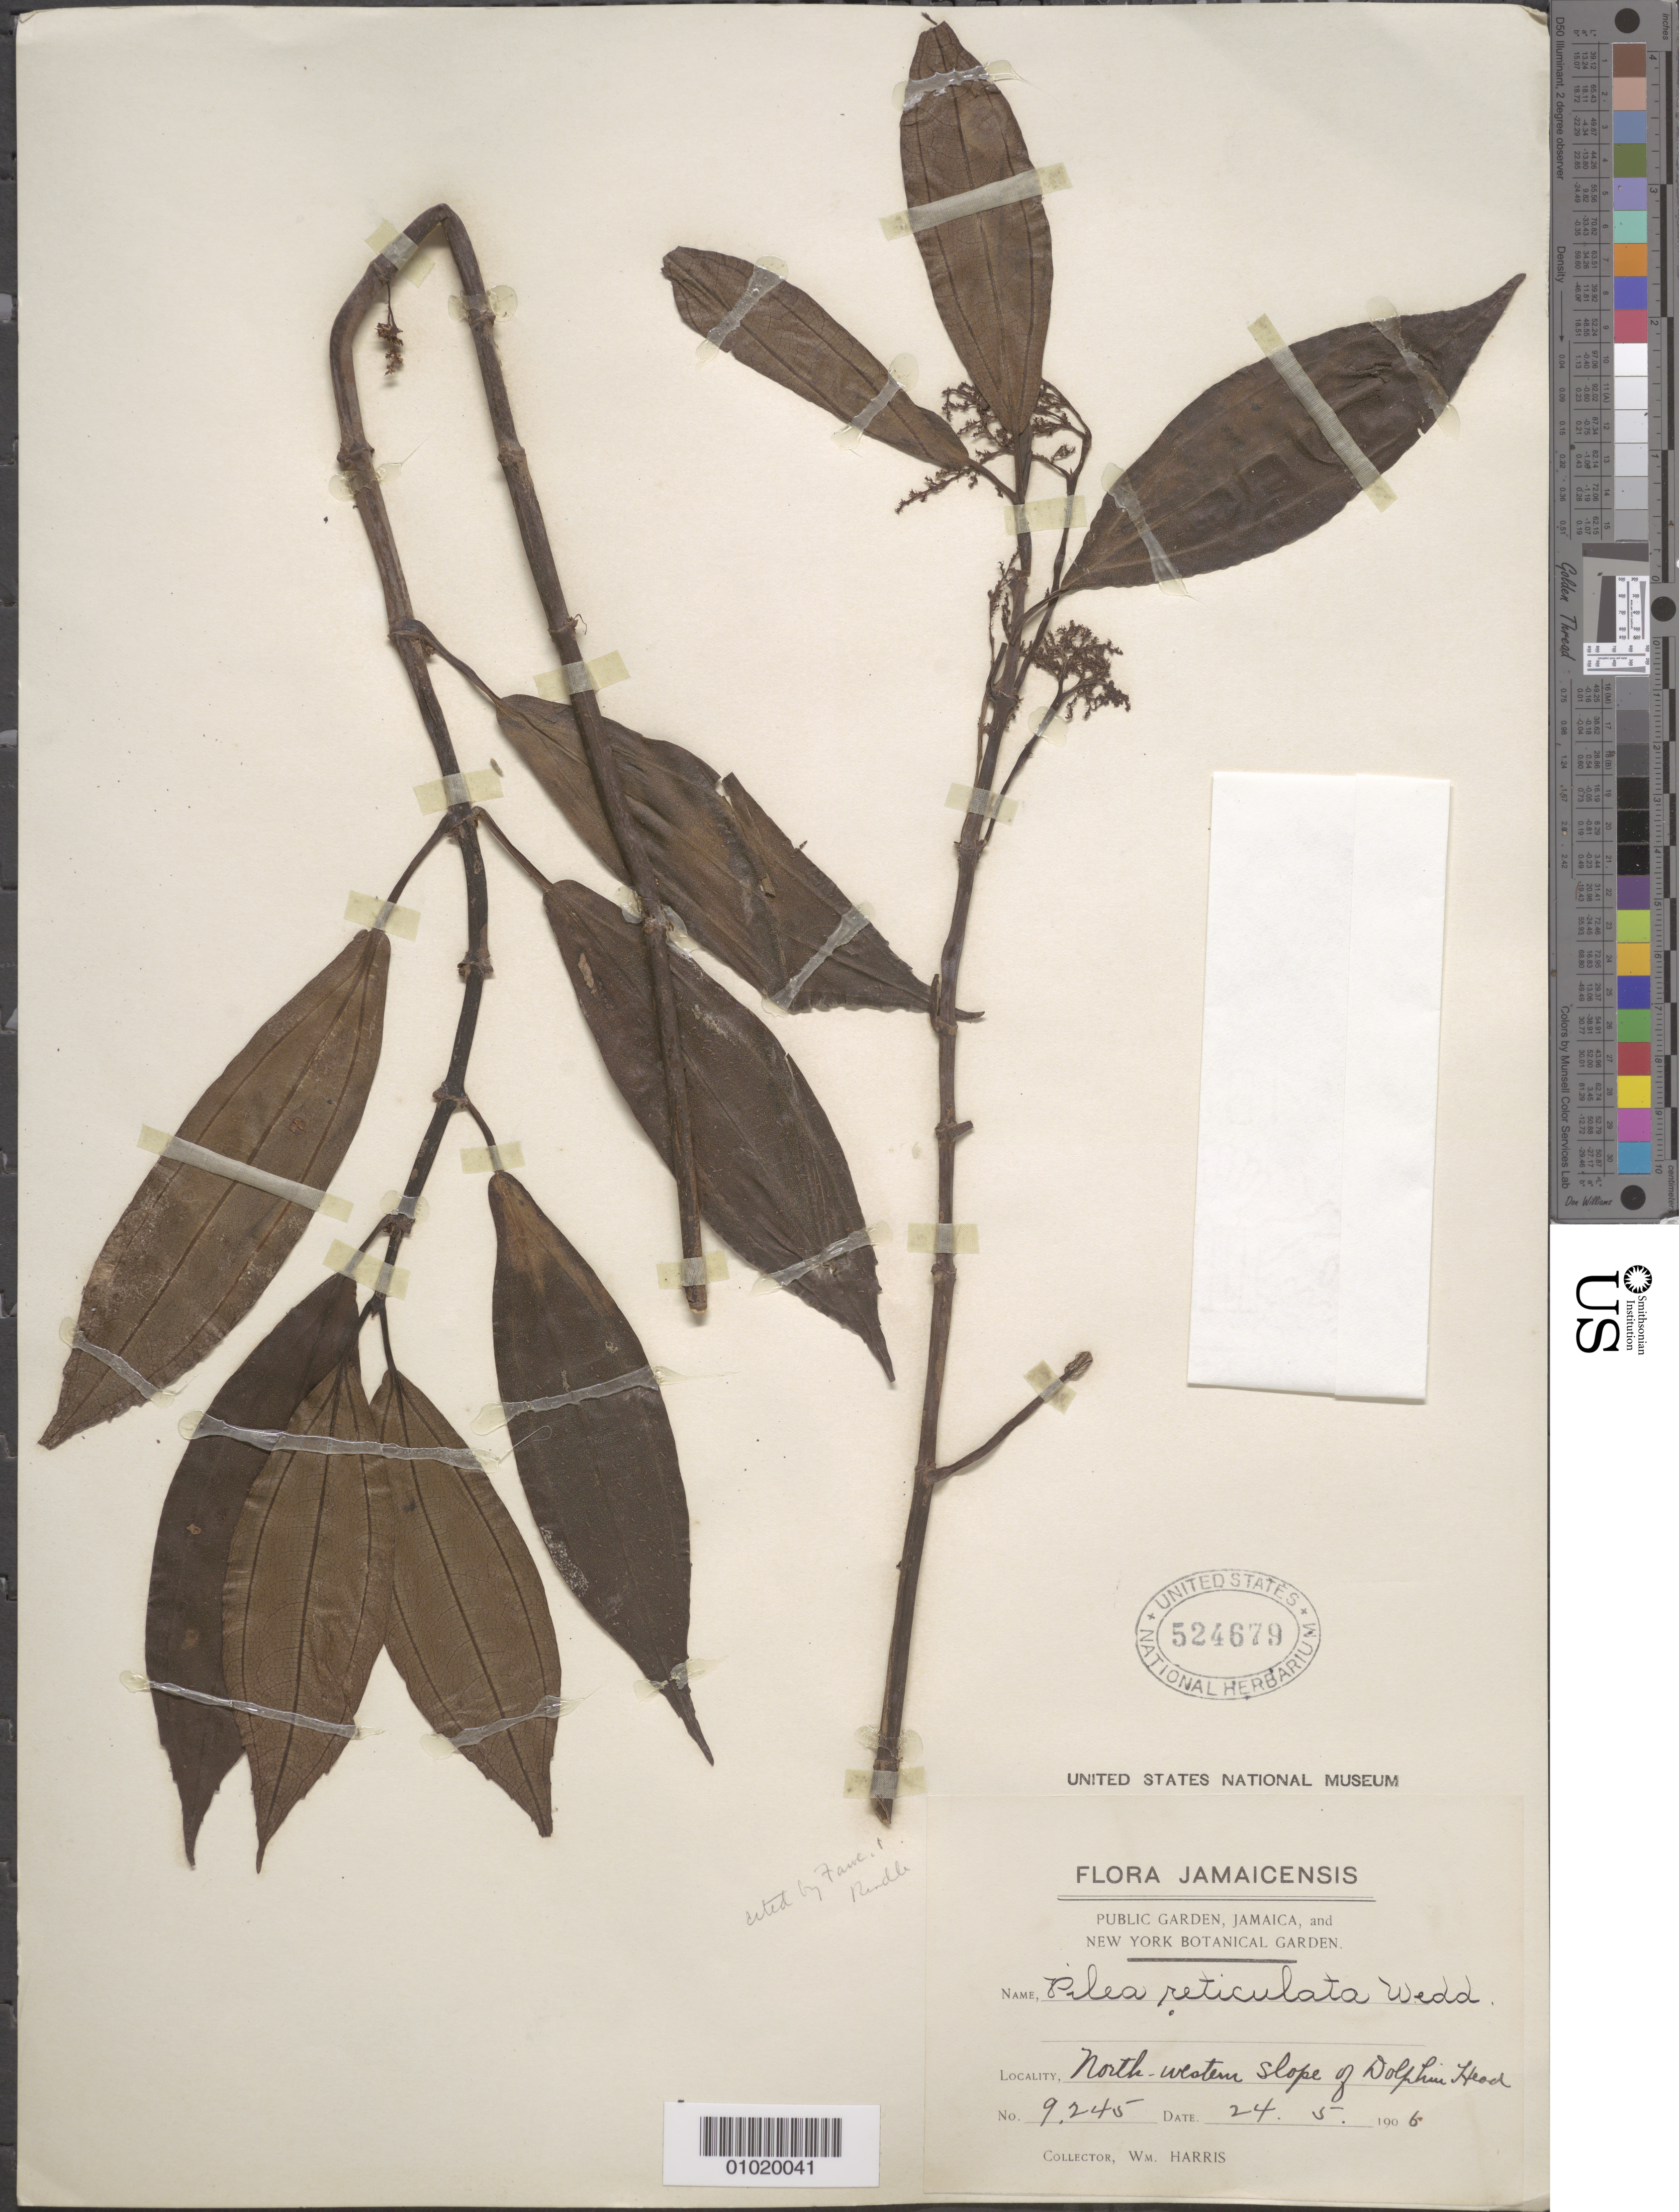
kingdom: Plantae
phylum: Tracheophyta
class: Magnoliopsida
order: Rosales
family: Urticaceae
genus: Pilea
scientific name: Pilea reticulata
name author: (Sw.) Wedd.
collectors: W. H. Harris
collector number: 9245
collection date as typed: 24 May 1906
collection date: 1906-05-24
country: Jamaica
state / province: Hanover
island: Jamaica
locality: Northwestern slope of Dolphin Head.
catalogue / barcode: US 524679